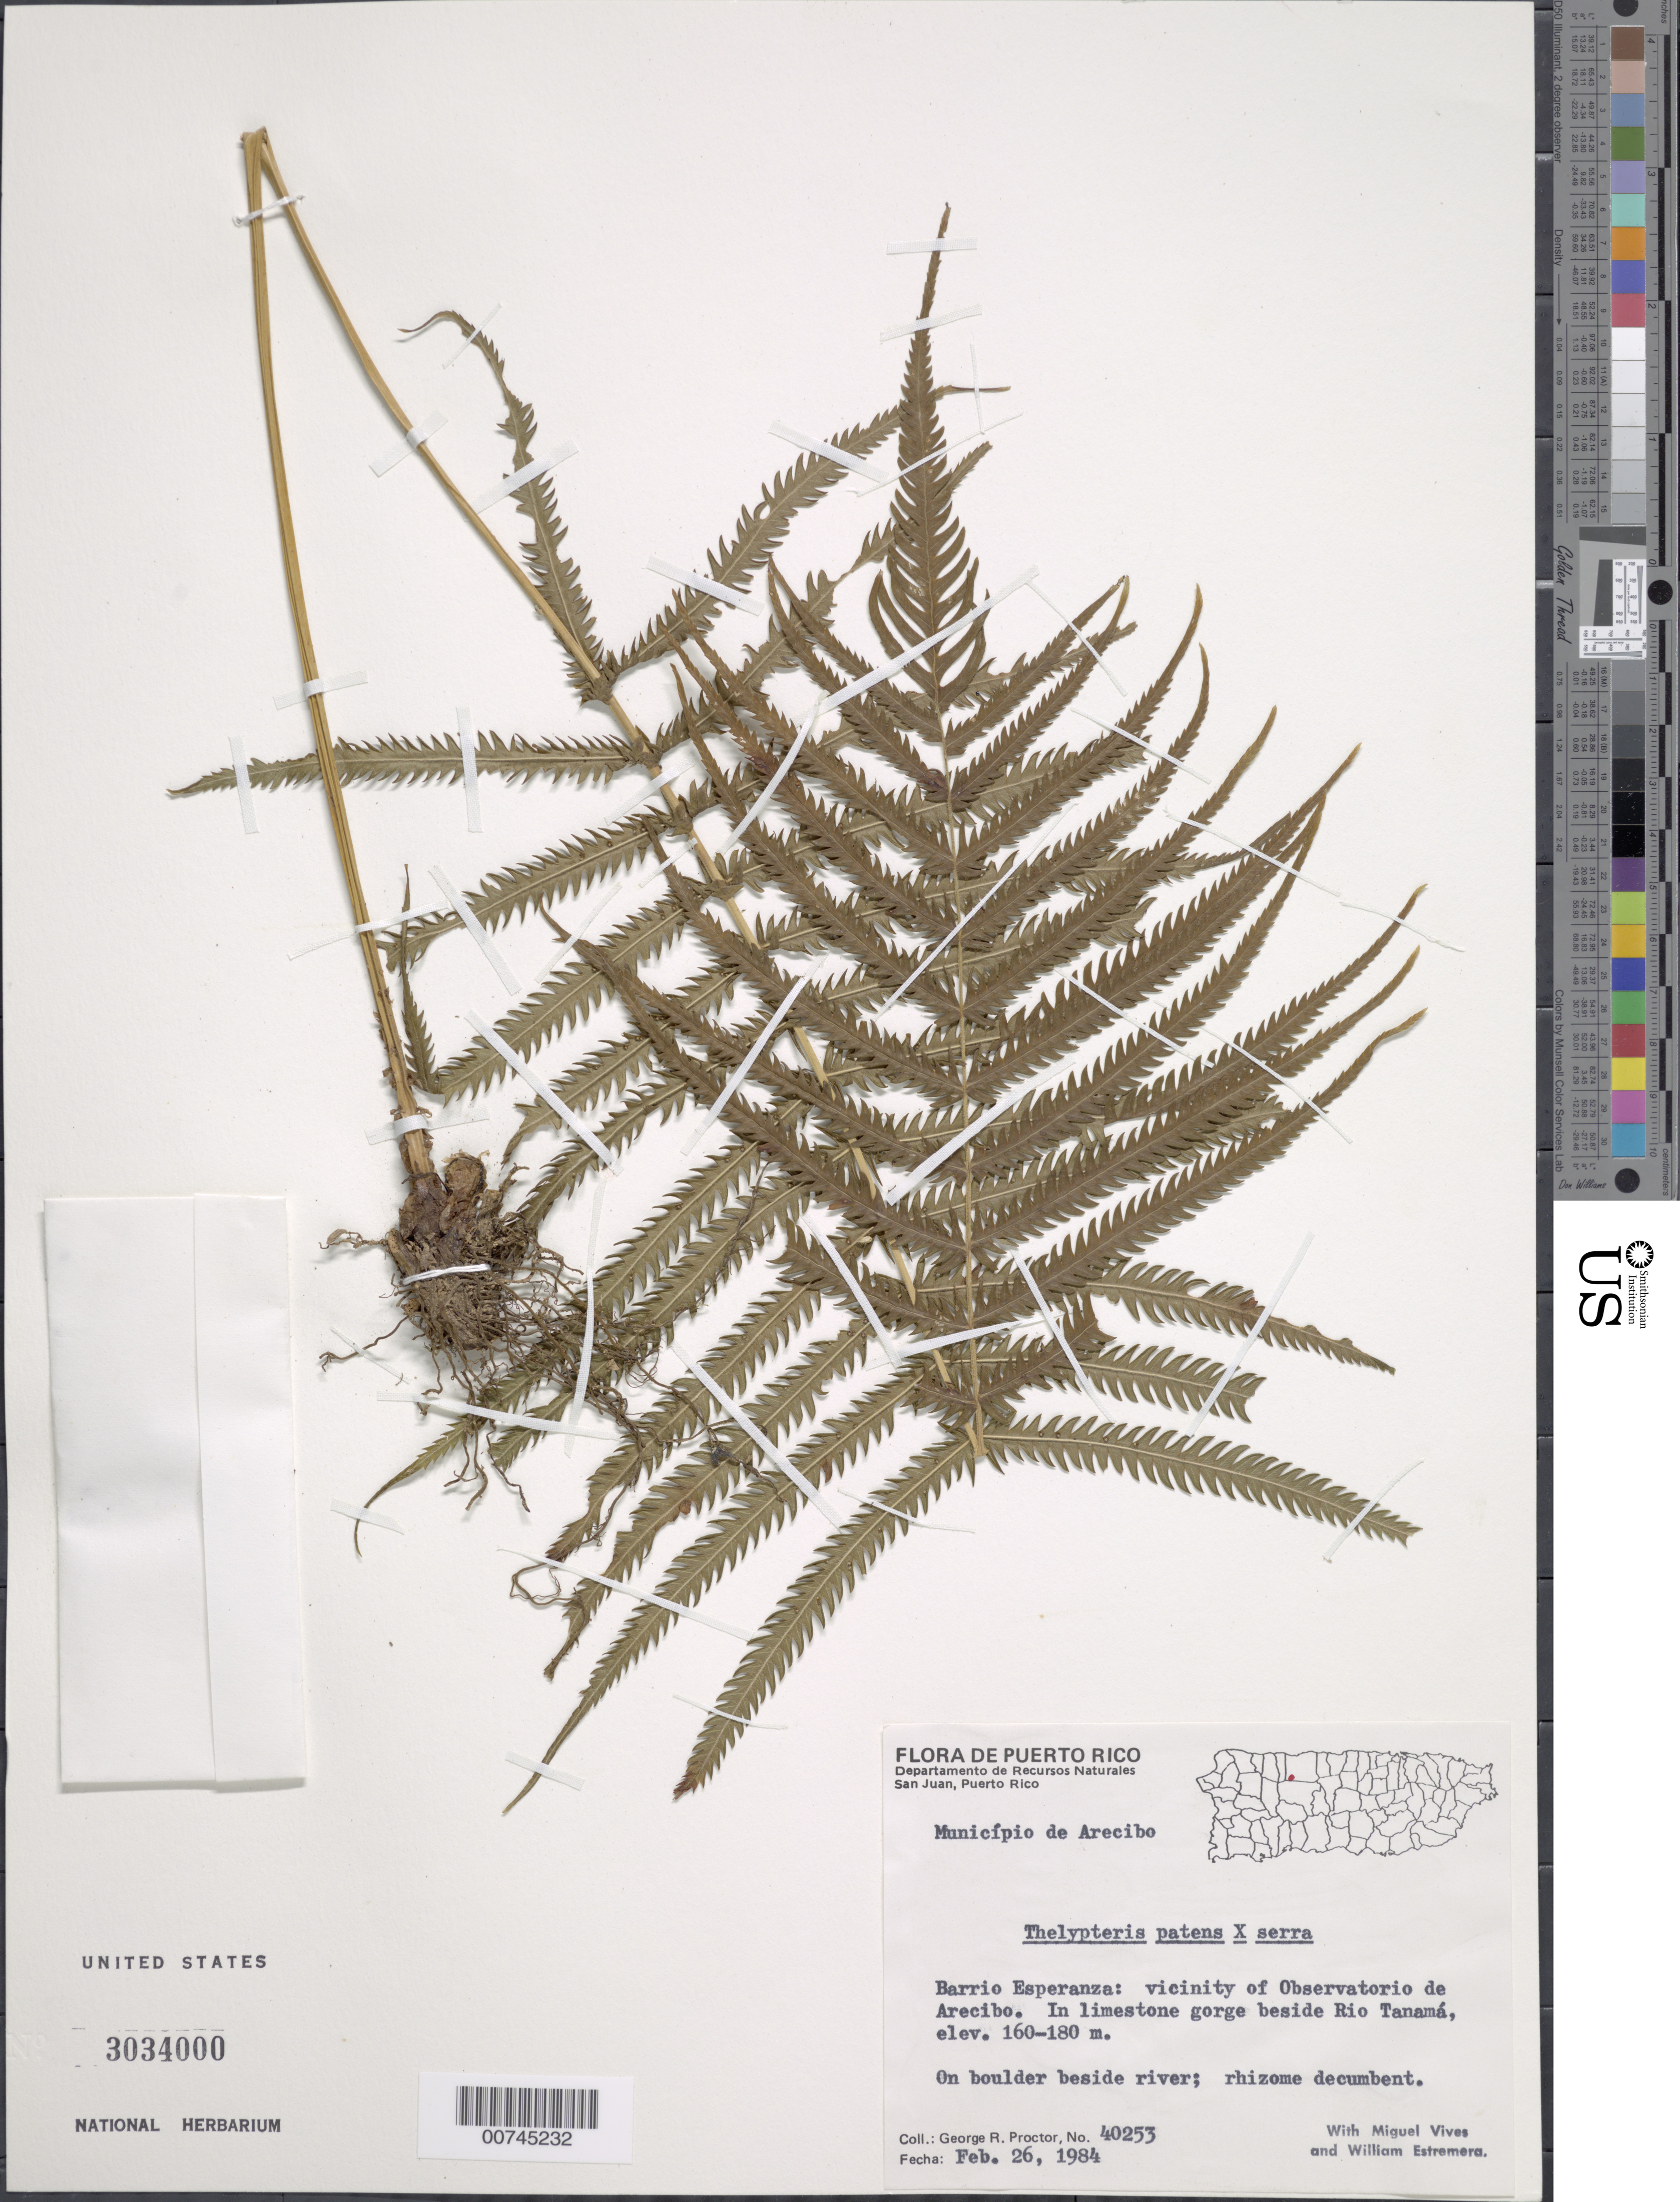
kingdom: Plantae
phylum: Tracheophyta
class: Polypodiopsida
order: Polypodiales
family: Thelypteridaceae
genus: Christella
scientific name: Christella serra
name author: (Sw.) Holttum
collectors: G. R. Proctor, M. Vives & W. Estremera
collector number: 40253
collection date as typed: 26 Feb 1984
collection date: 1984-02-26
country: Puerto Rico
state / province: Arecibo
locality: Barrio Esperanza: vicinity of observatorio de Arecibo. In limestone beside Río Tanamá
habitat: On boulder beside river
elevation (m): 160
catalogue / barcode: US 3034000